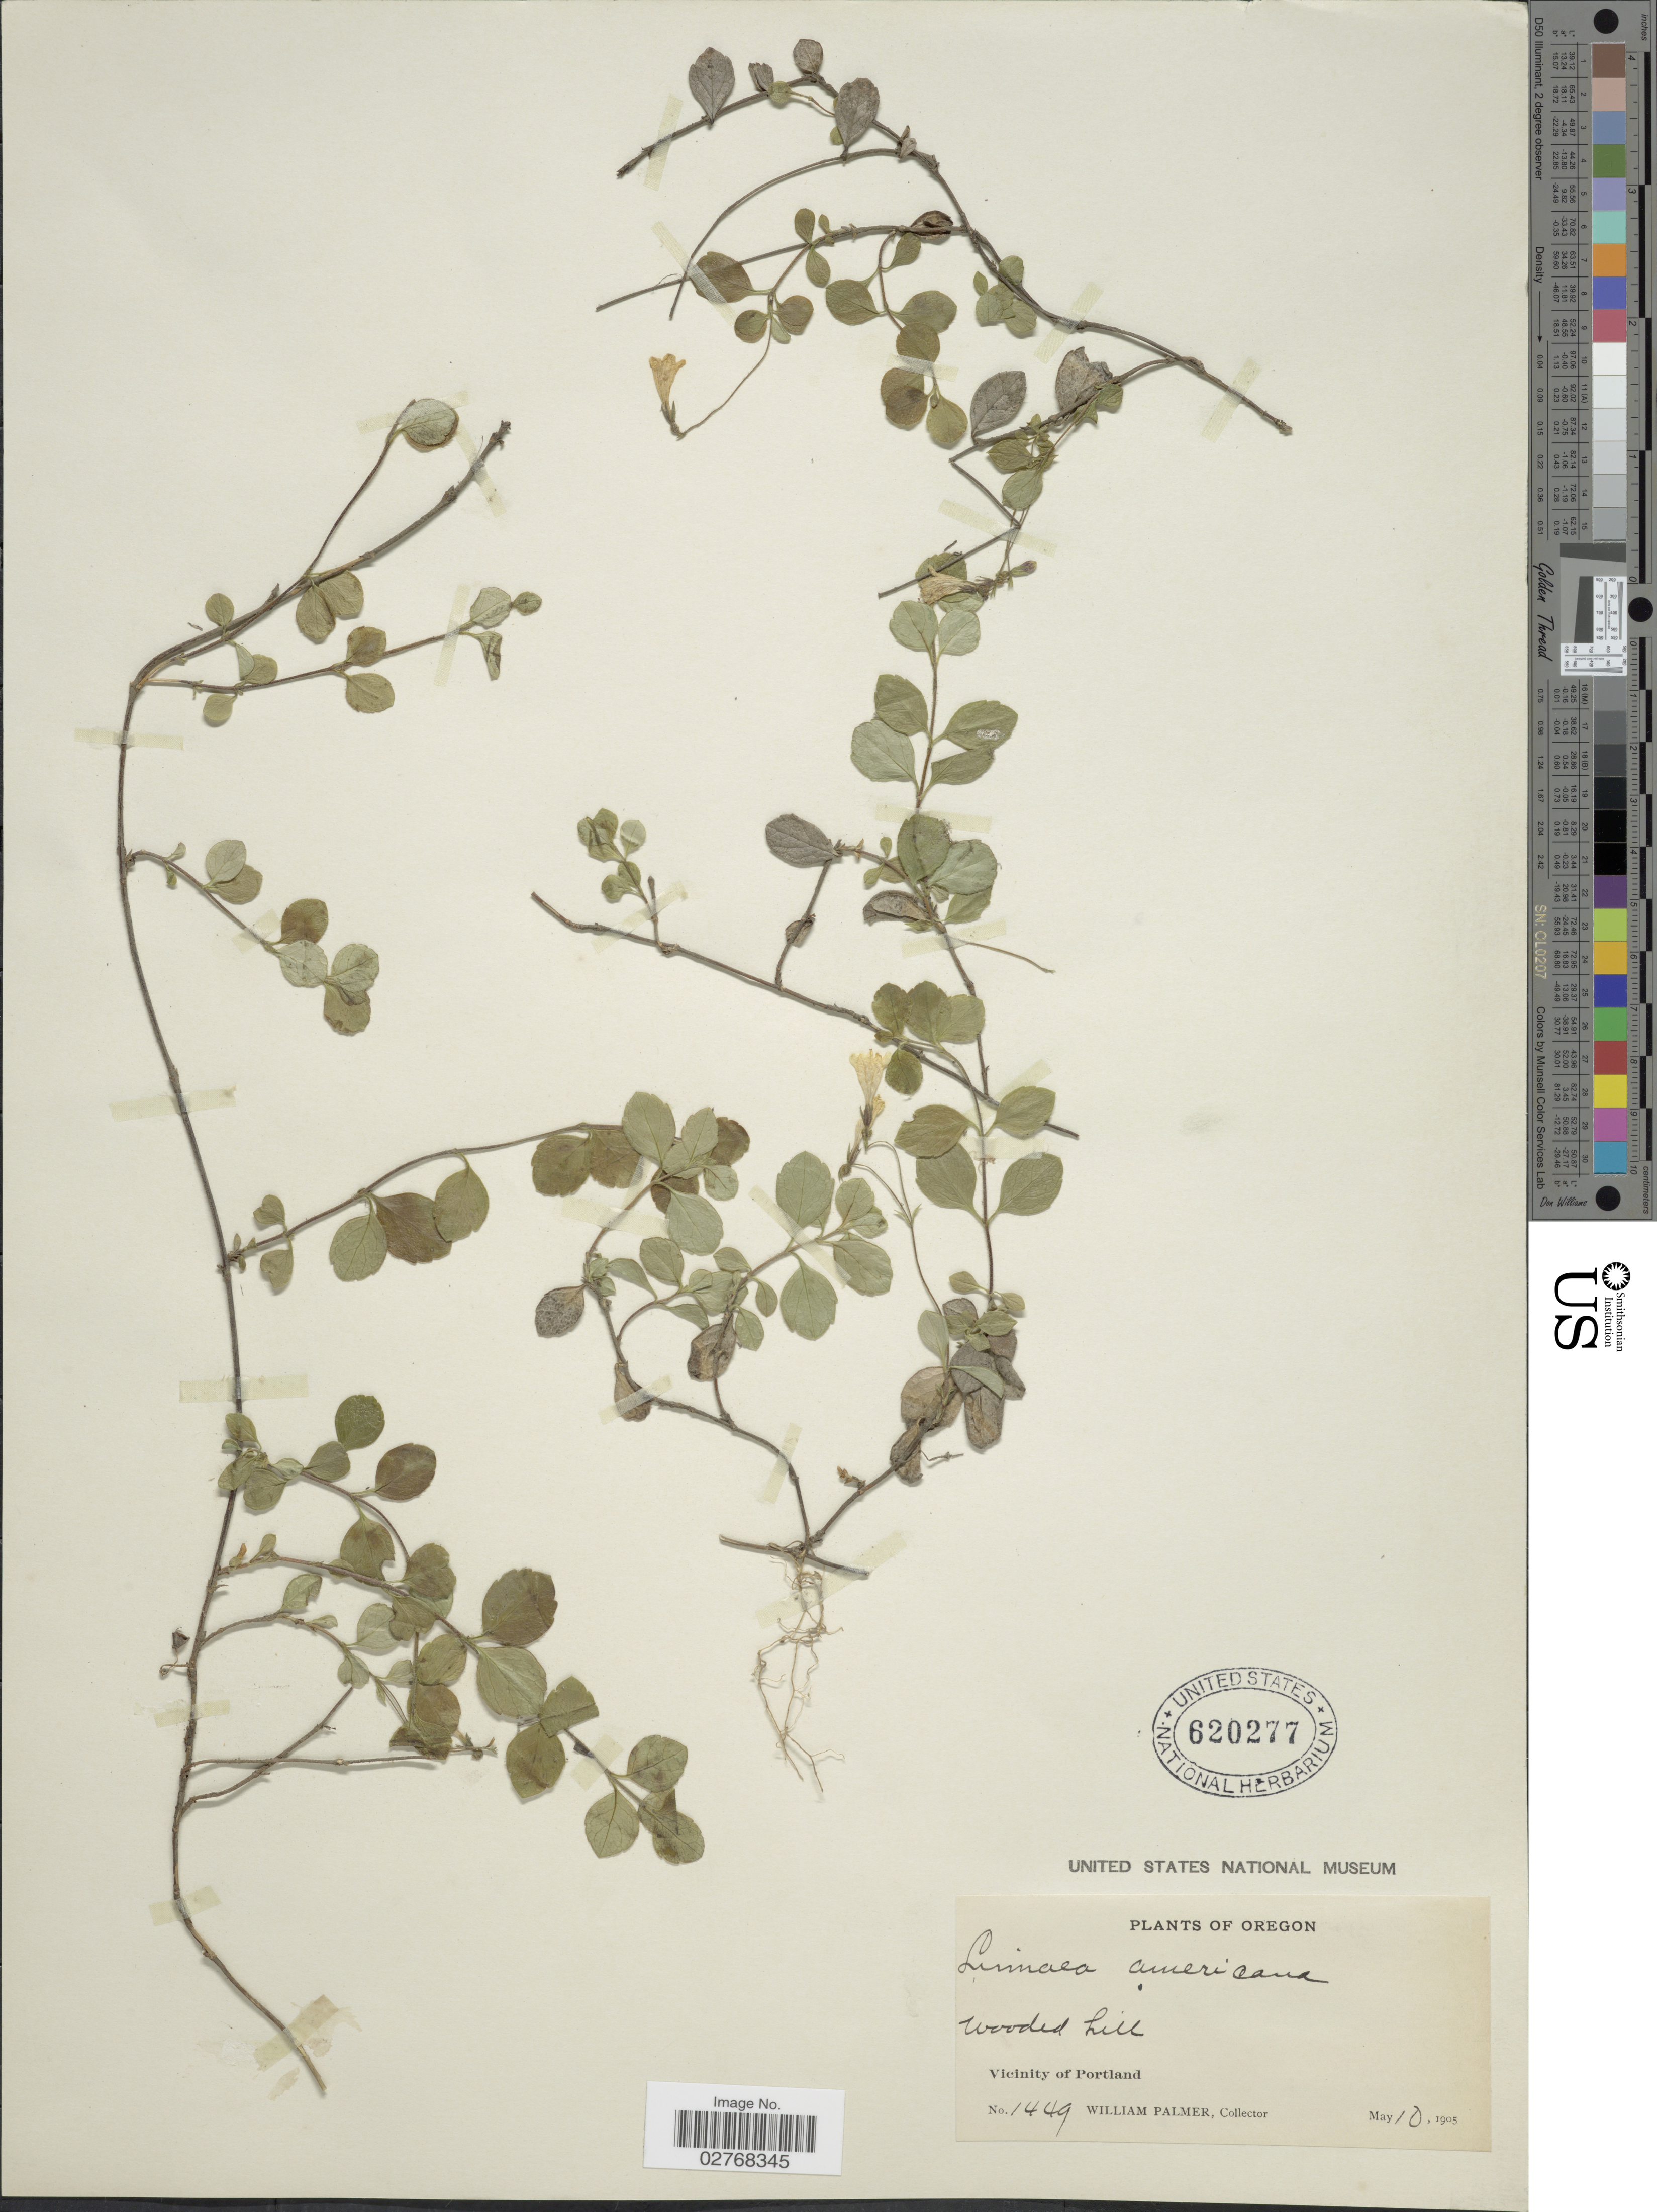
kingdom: Plantae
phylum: Tracheophyta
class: Magnoliopsida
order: Dipsacales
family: Caprifoliaceae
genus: Linnaea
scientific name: Linnaea borealis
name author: L.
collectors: W. Palmer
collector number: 1449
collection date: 1905-05-10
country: United States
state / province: Oregon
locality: Vicinity of Portland.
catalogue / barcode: US 620277